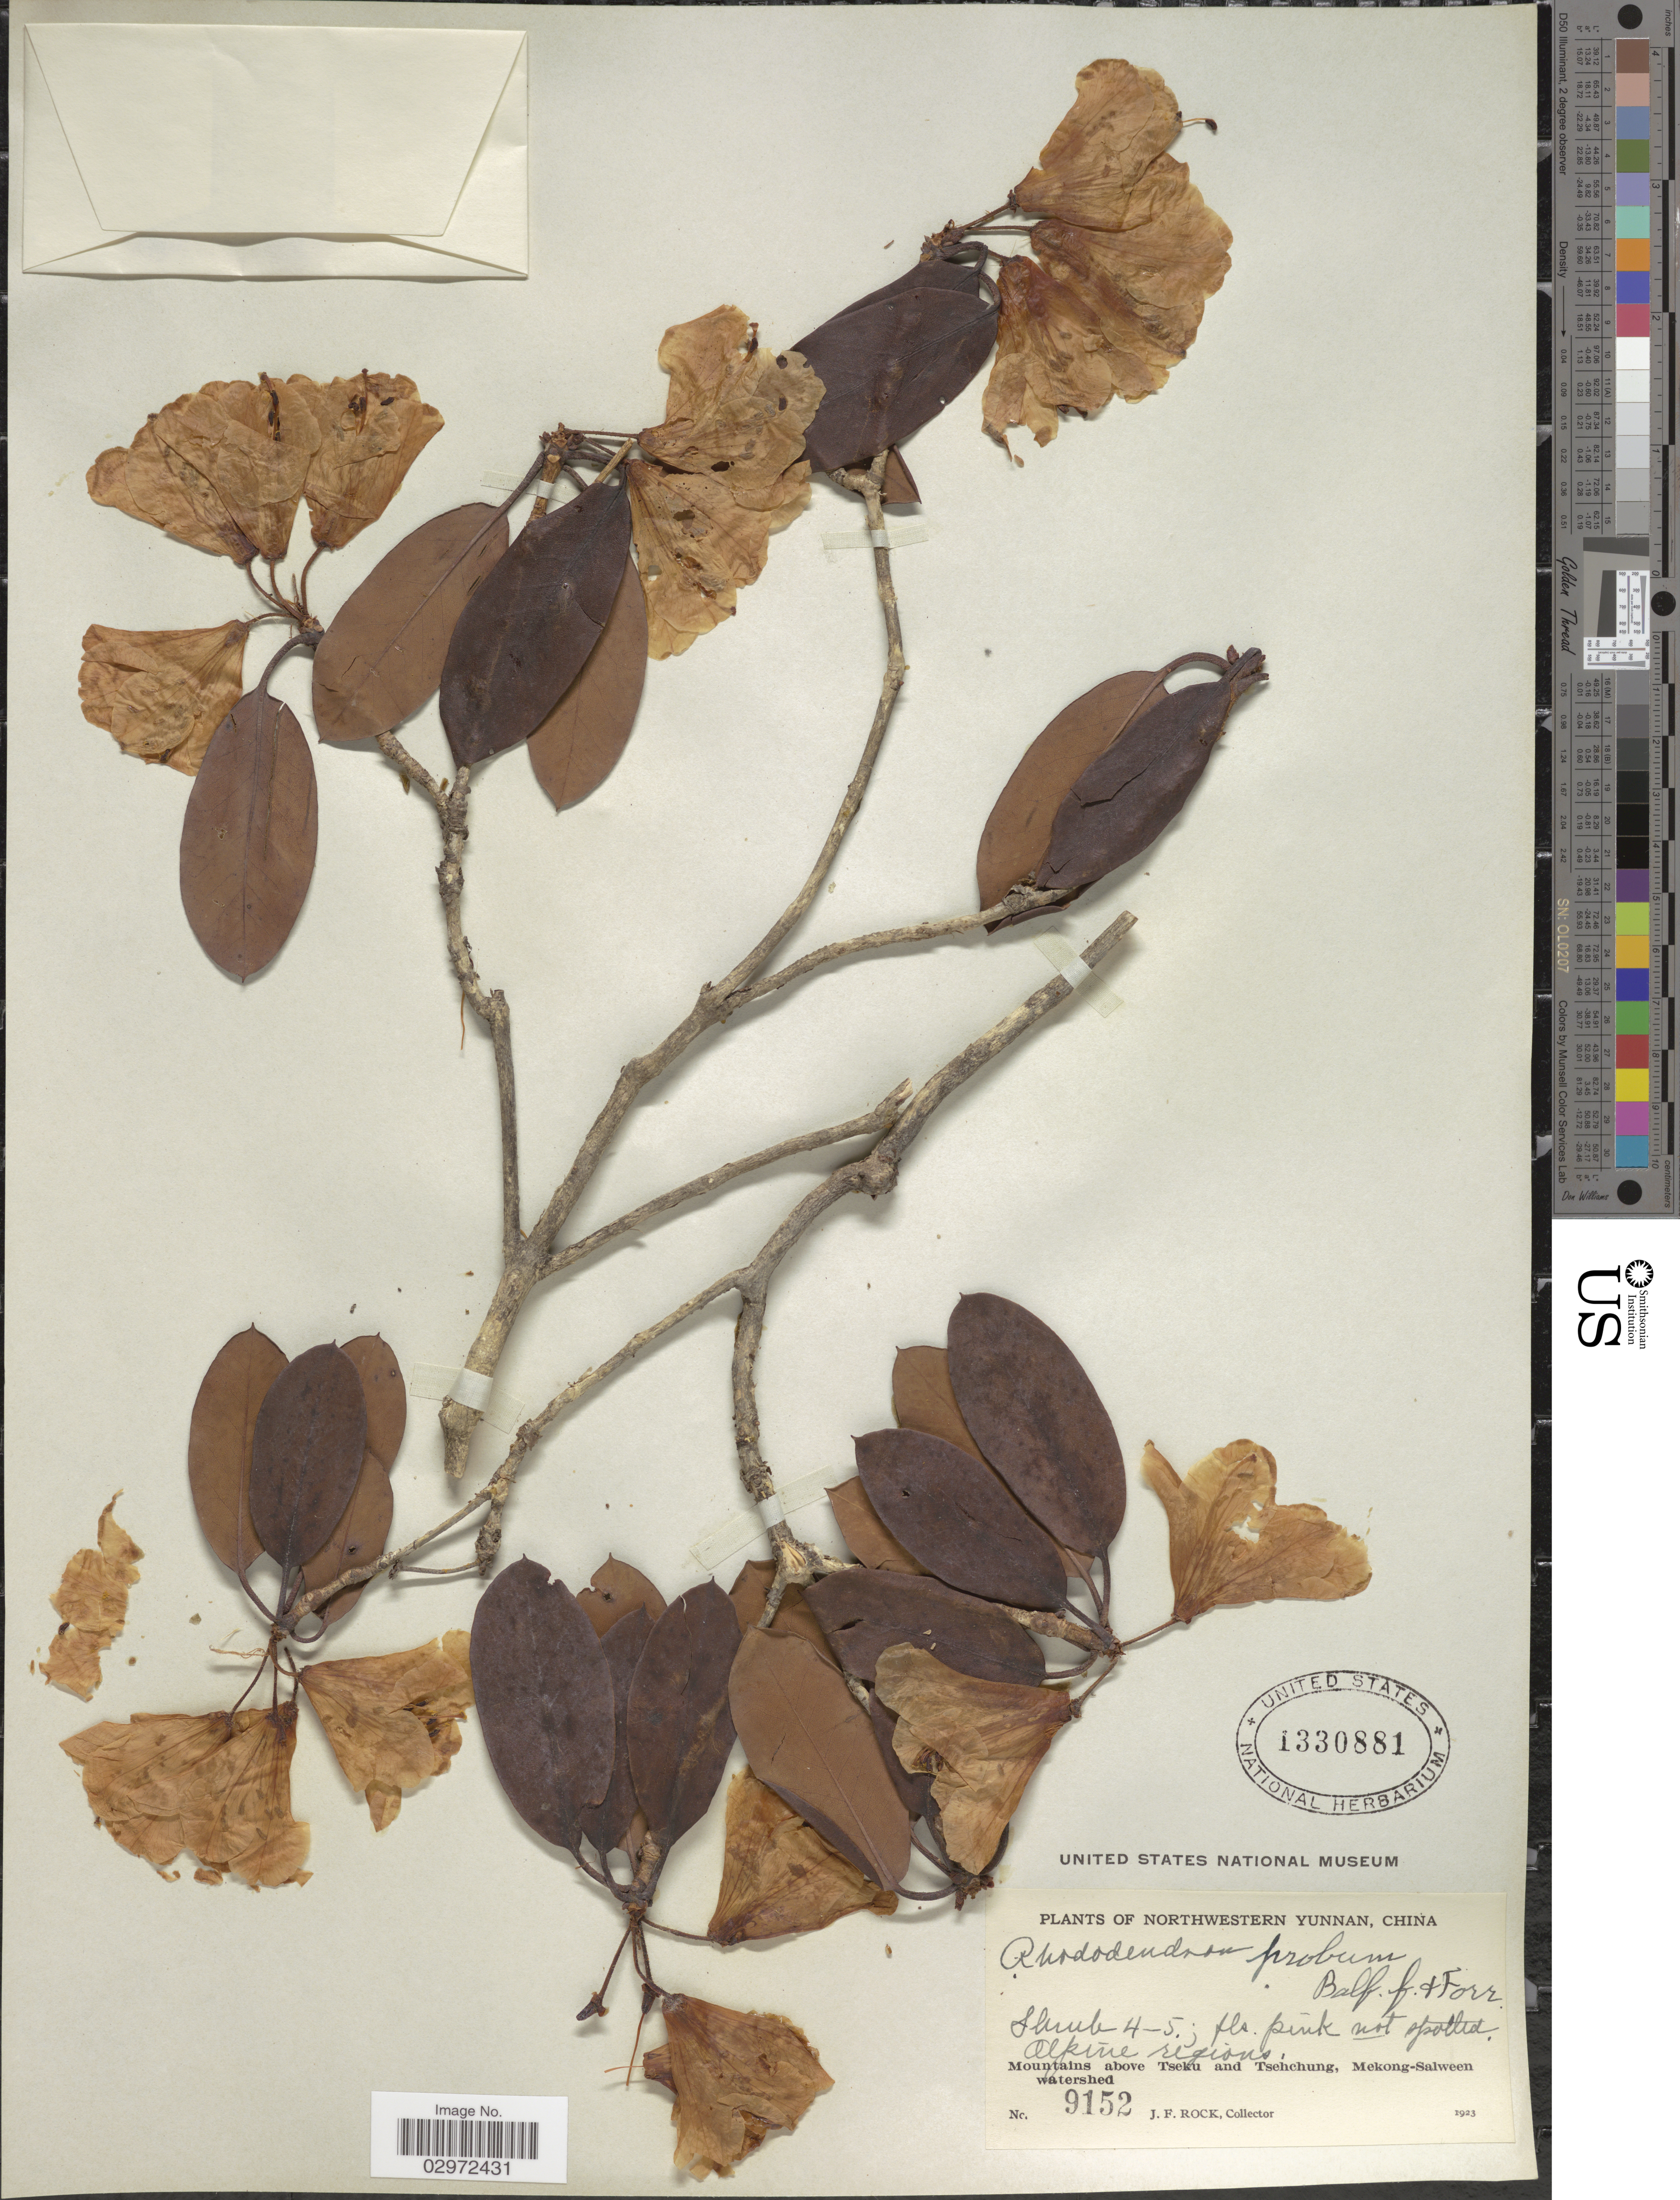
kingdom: Plantae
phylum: Tracheophyta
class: Magnoliopsida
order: Ericales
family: Ericaceae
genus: Rhododendron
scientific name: Rhododendron probum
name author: Balf. f. & Forrest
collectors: J. Rock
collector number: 9152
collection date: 1923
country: China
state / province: Yunnan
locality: Northwestern Yunnan, Mountains above Tseku and Tsehchung, Mekong-Salween watershed.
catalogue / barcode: US 1330881